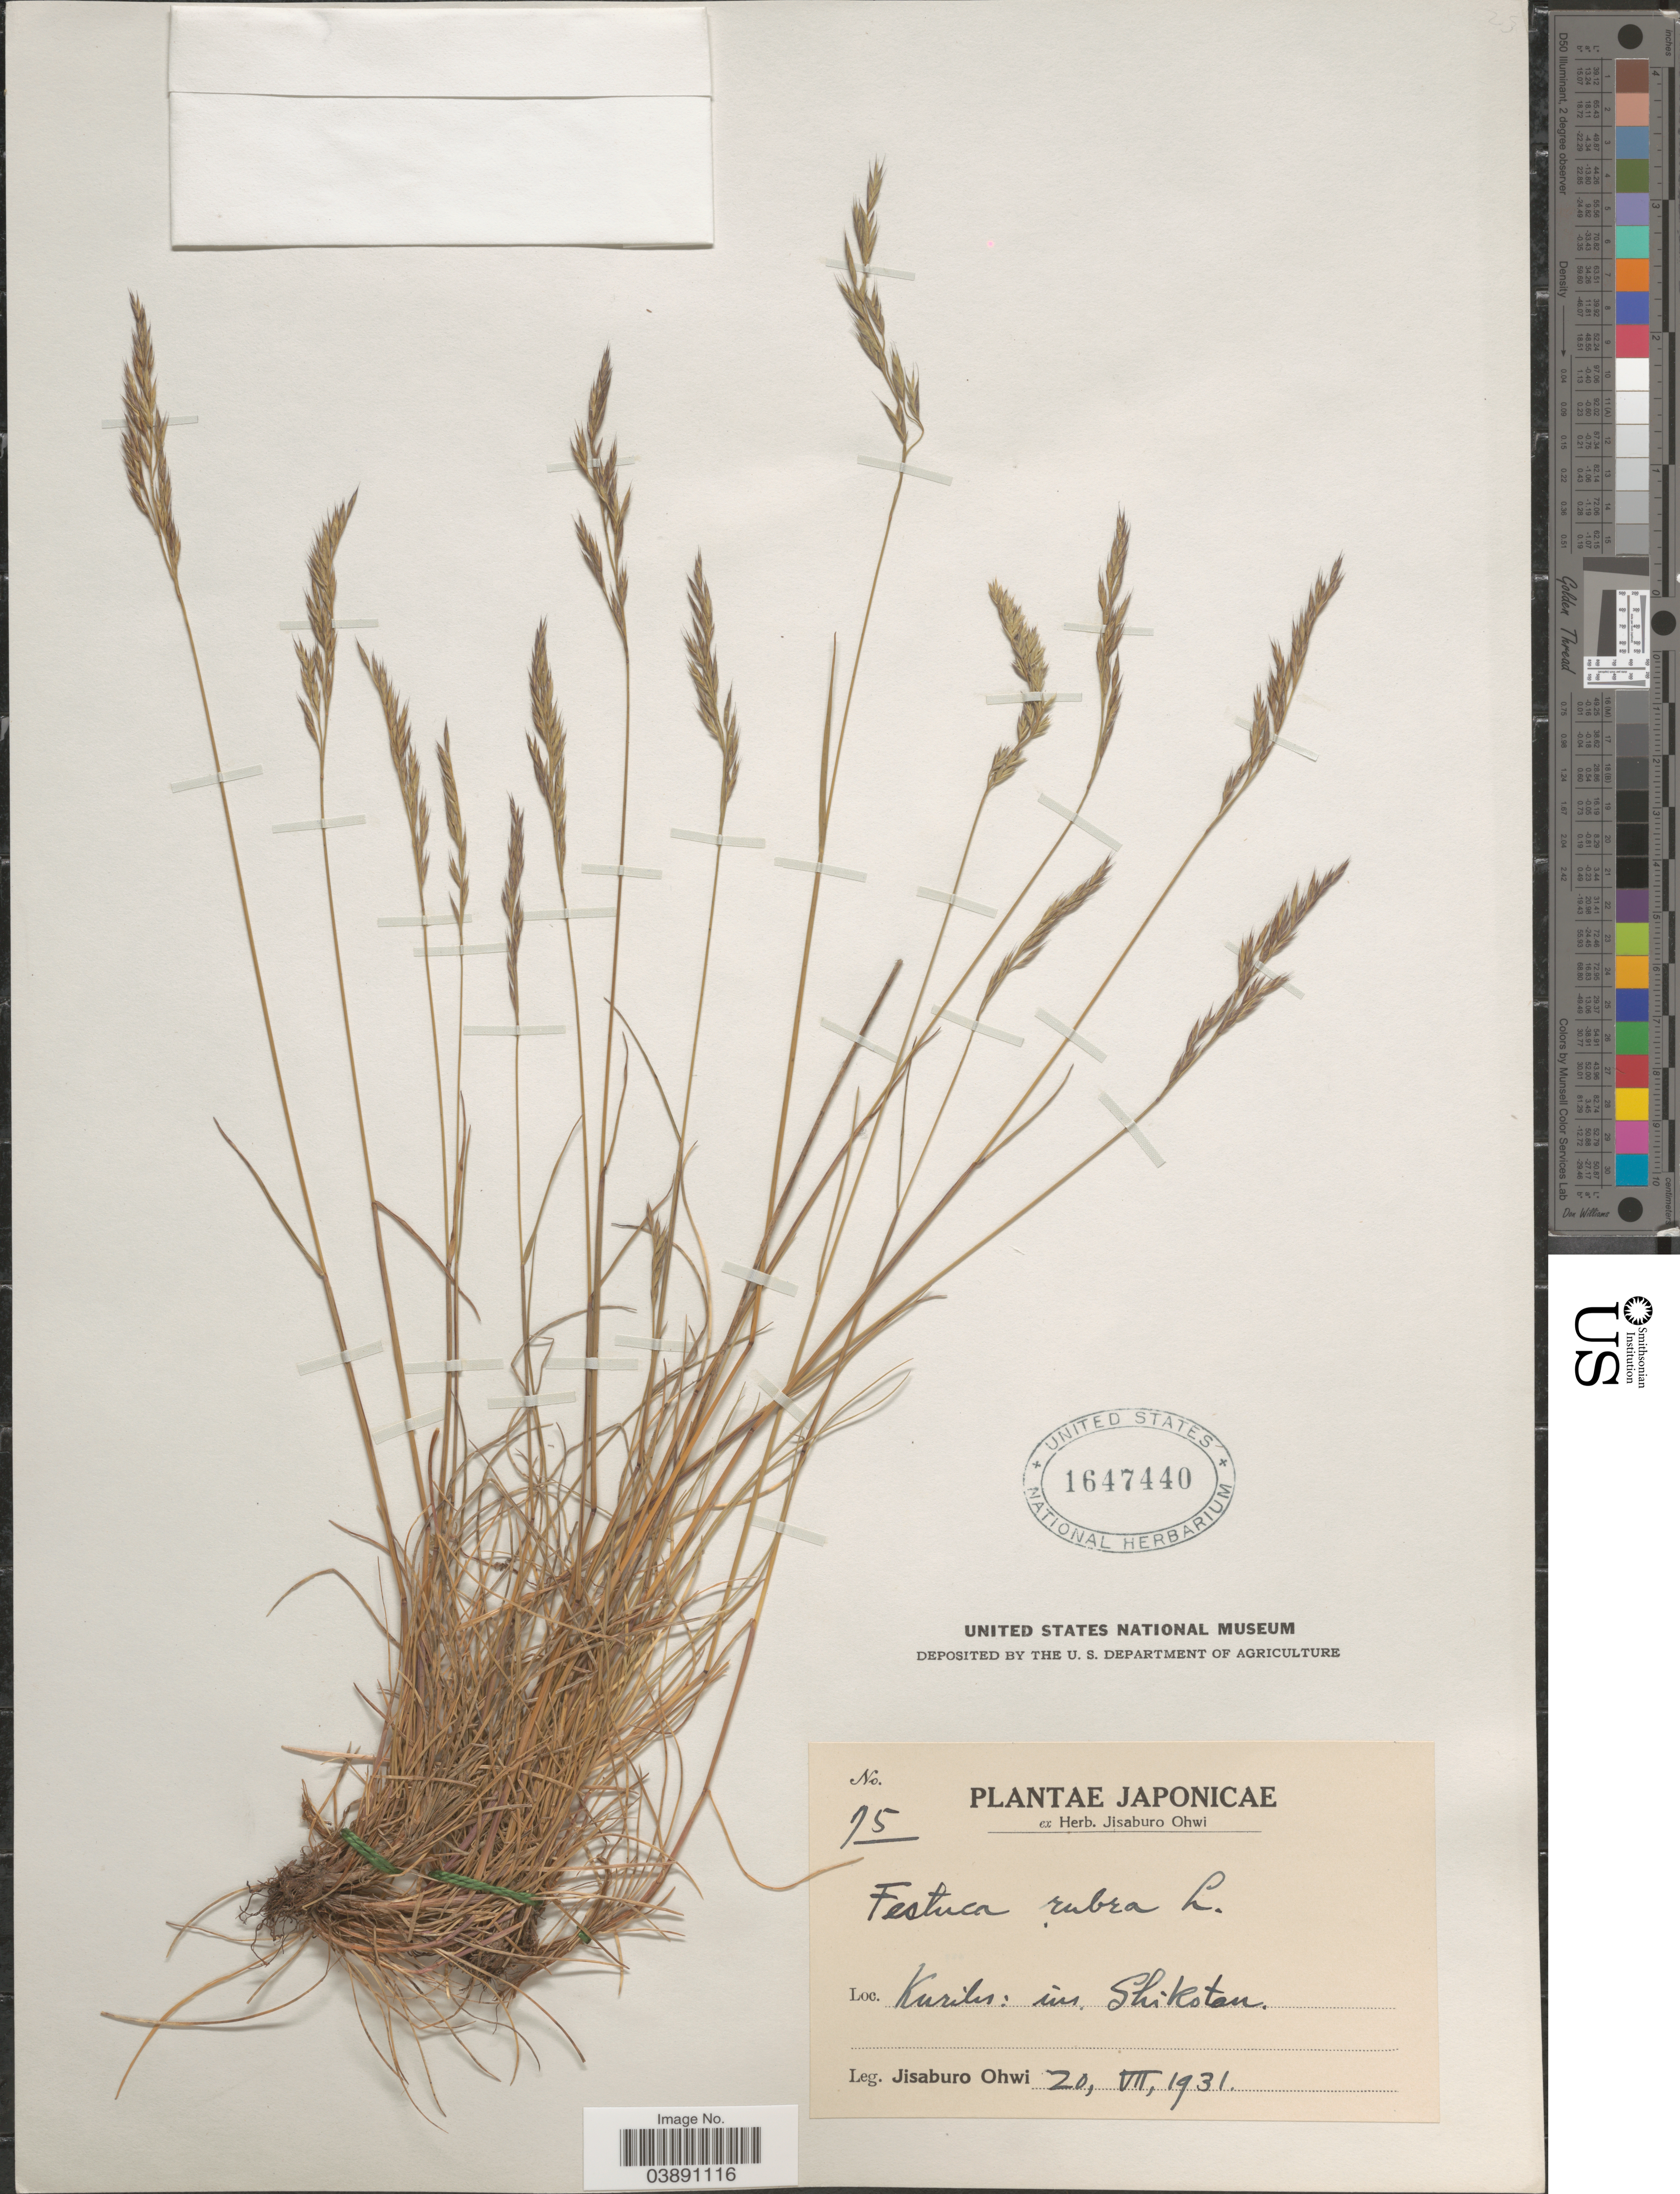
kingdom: Plantae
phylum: Tracheophyta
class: Liliopsida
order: Poales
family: Poaceae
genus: Festuca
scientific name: Festuca rubra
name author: L.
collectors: J. Ohwi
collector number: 75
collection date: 1931-07-20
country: Japan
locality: Kuriles: ins Shikotan.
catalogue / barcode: US 1647440